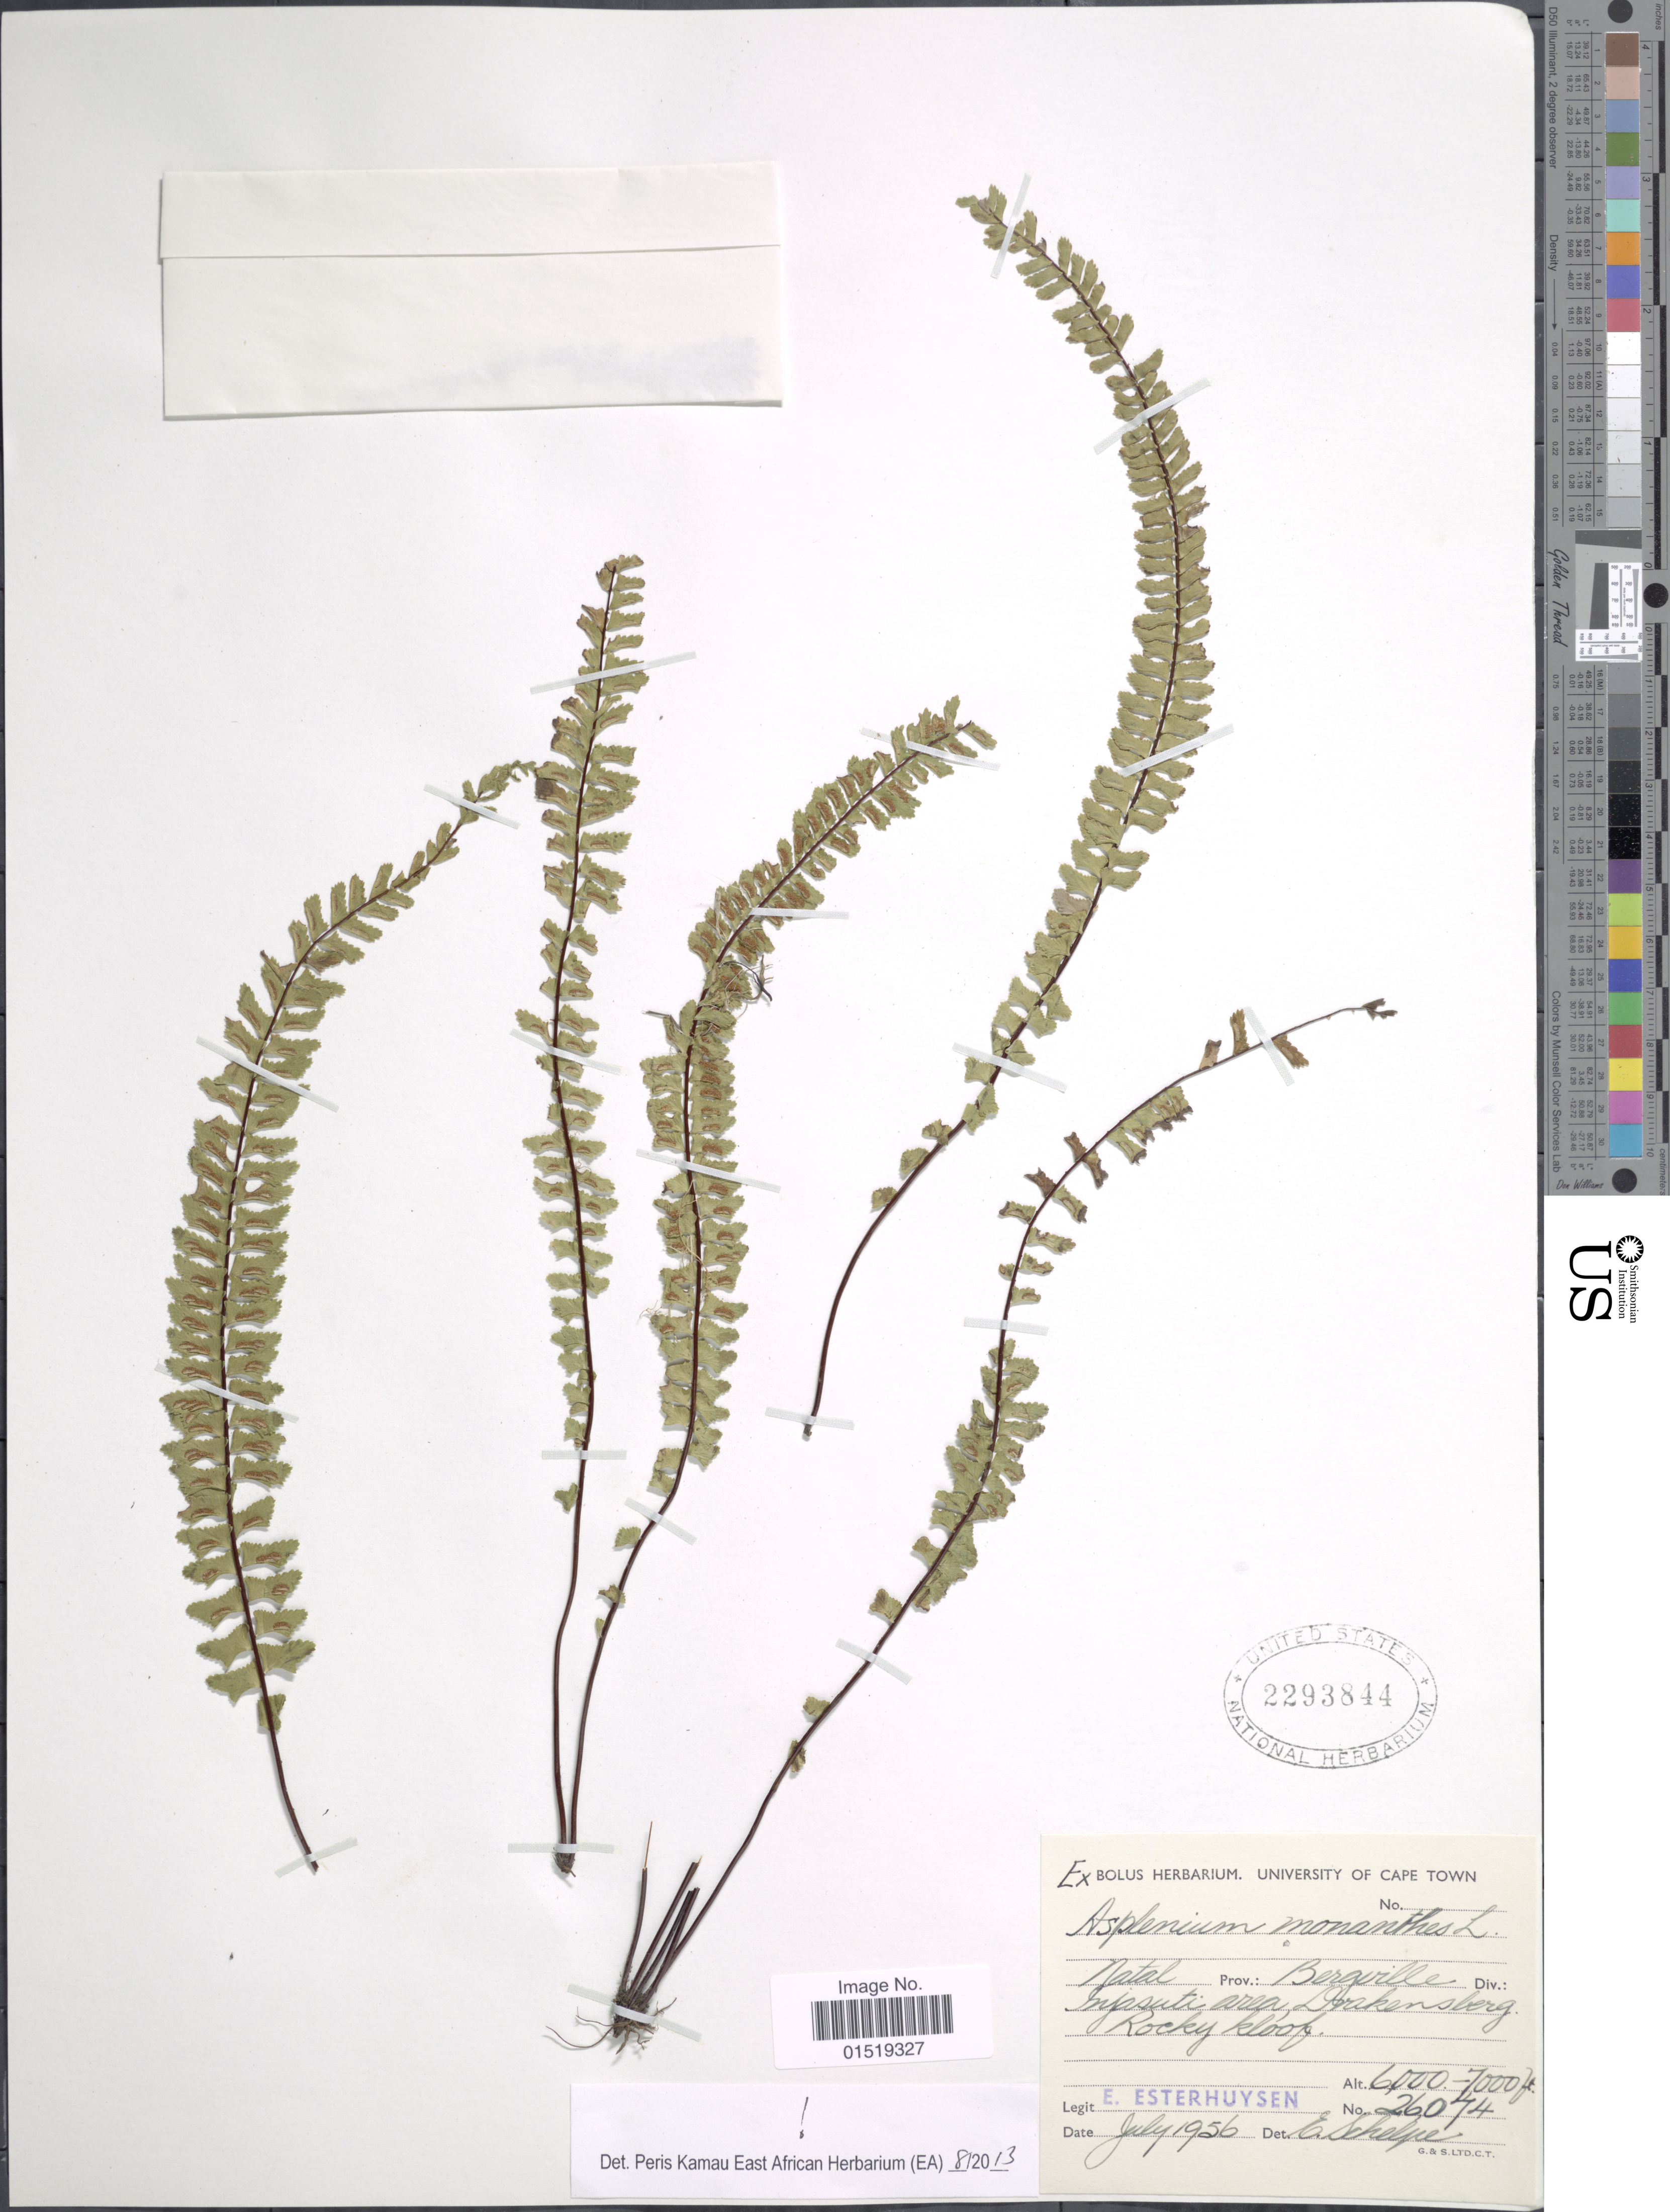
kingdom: Plantae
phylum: Tracheophyta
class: Polypodiopsida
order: Polypodiales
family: Aspleniaceae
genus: Asplenium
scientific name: Asplenium monanthes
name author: L.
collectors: E. E. Esterhuysen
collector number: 26074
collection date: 1956-07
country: South Africa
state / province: KwaZulu-Natal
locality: Natal. Prov.: Bergville. Div.: Injasuti area, Drakensberg, Rocky kloof.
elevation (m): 1829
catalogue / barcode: US 2293844